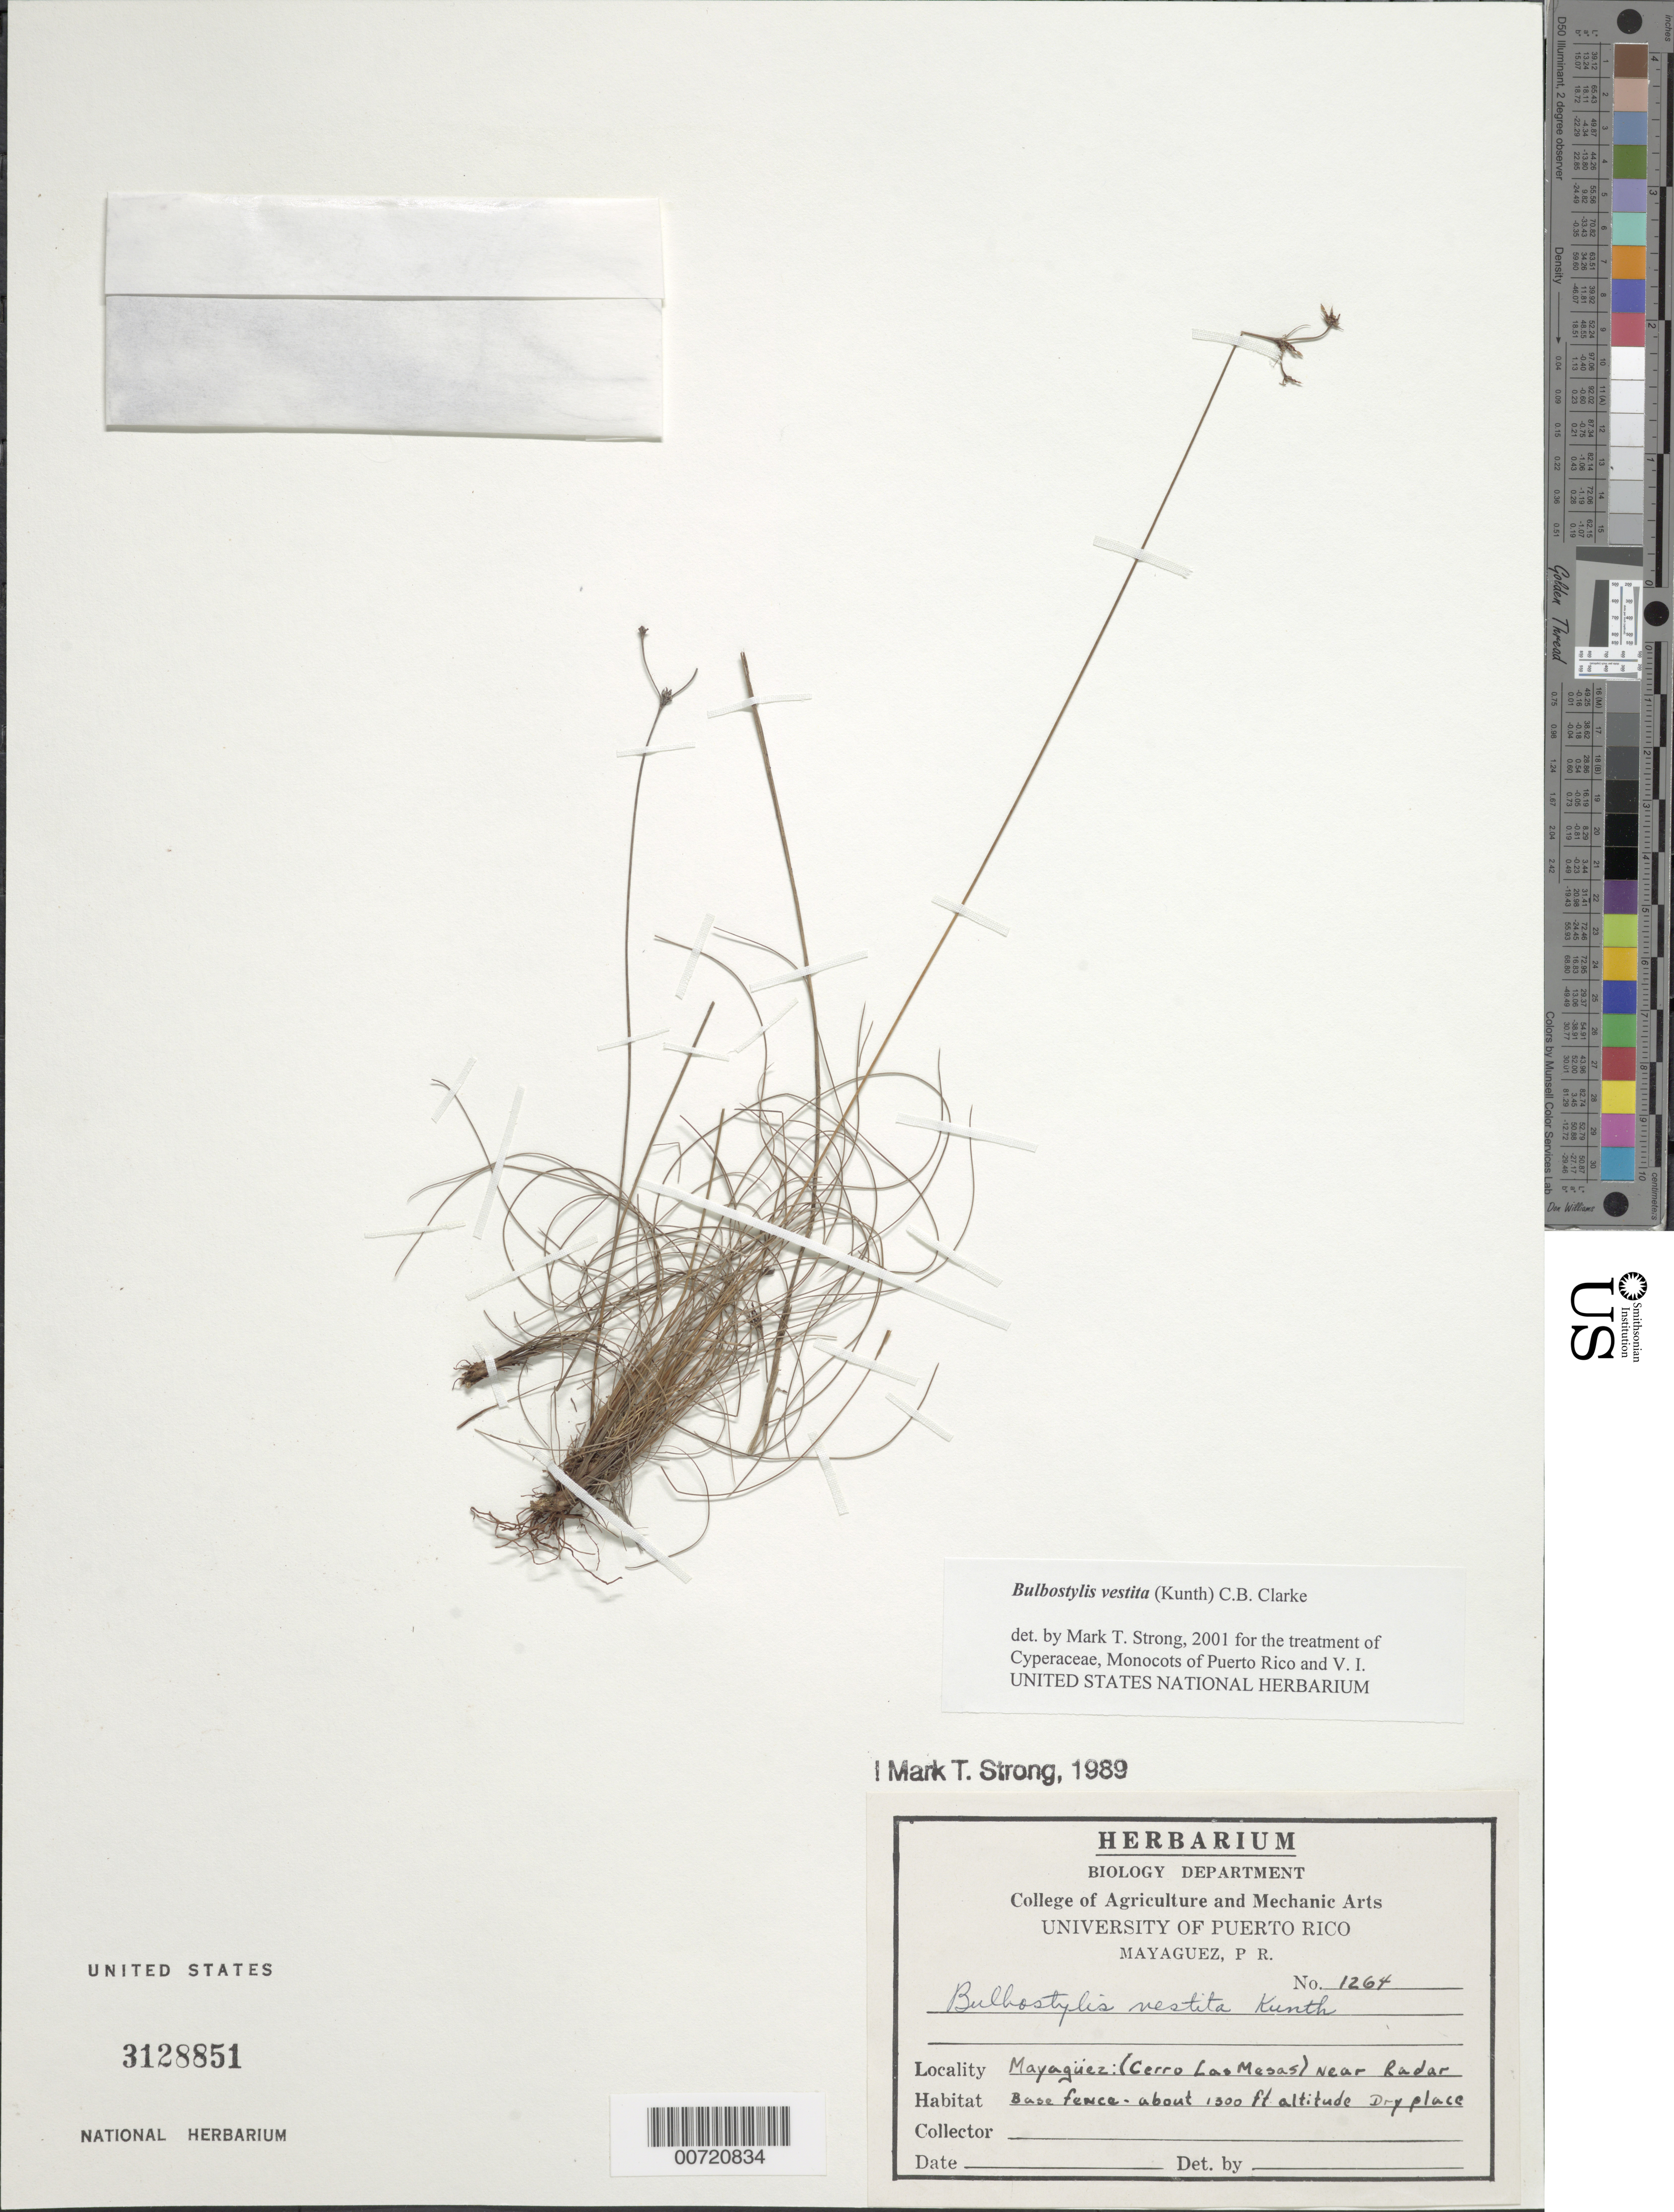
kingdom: Plantae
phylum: Tracheophyta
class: Liliopsida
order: Poales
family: Cyperaceae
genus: Bulbostylis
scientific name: Bulbostylis vestita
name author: (Kunth) C.B. Clarke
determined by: Strong, M. T., (US), Smithsonian Institution - National Museum of Natural History (UNITED STATES)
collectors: A. González Más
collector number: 1264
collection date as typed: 1960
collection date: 1960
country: Puerto Rico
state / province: Mayagüez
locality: Mayagüez: Cerro Las Mesas, near radar base fence.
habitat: Dry place.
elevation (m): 396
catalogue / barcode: US 3128851